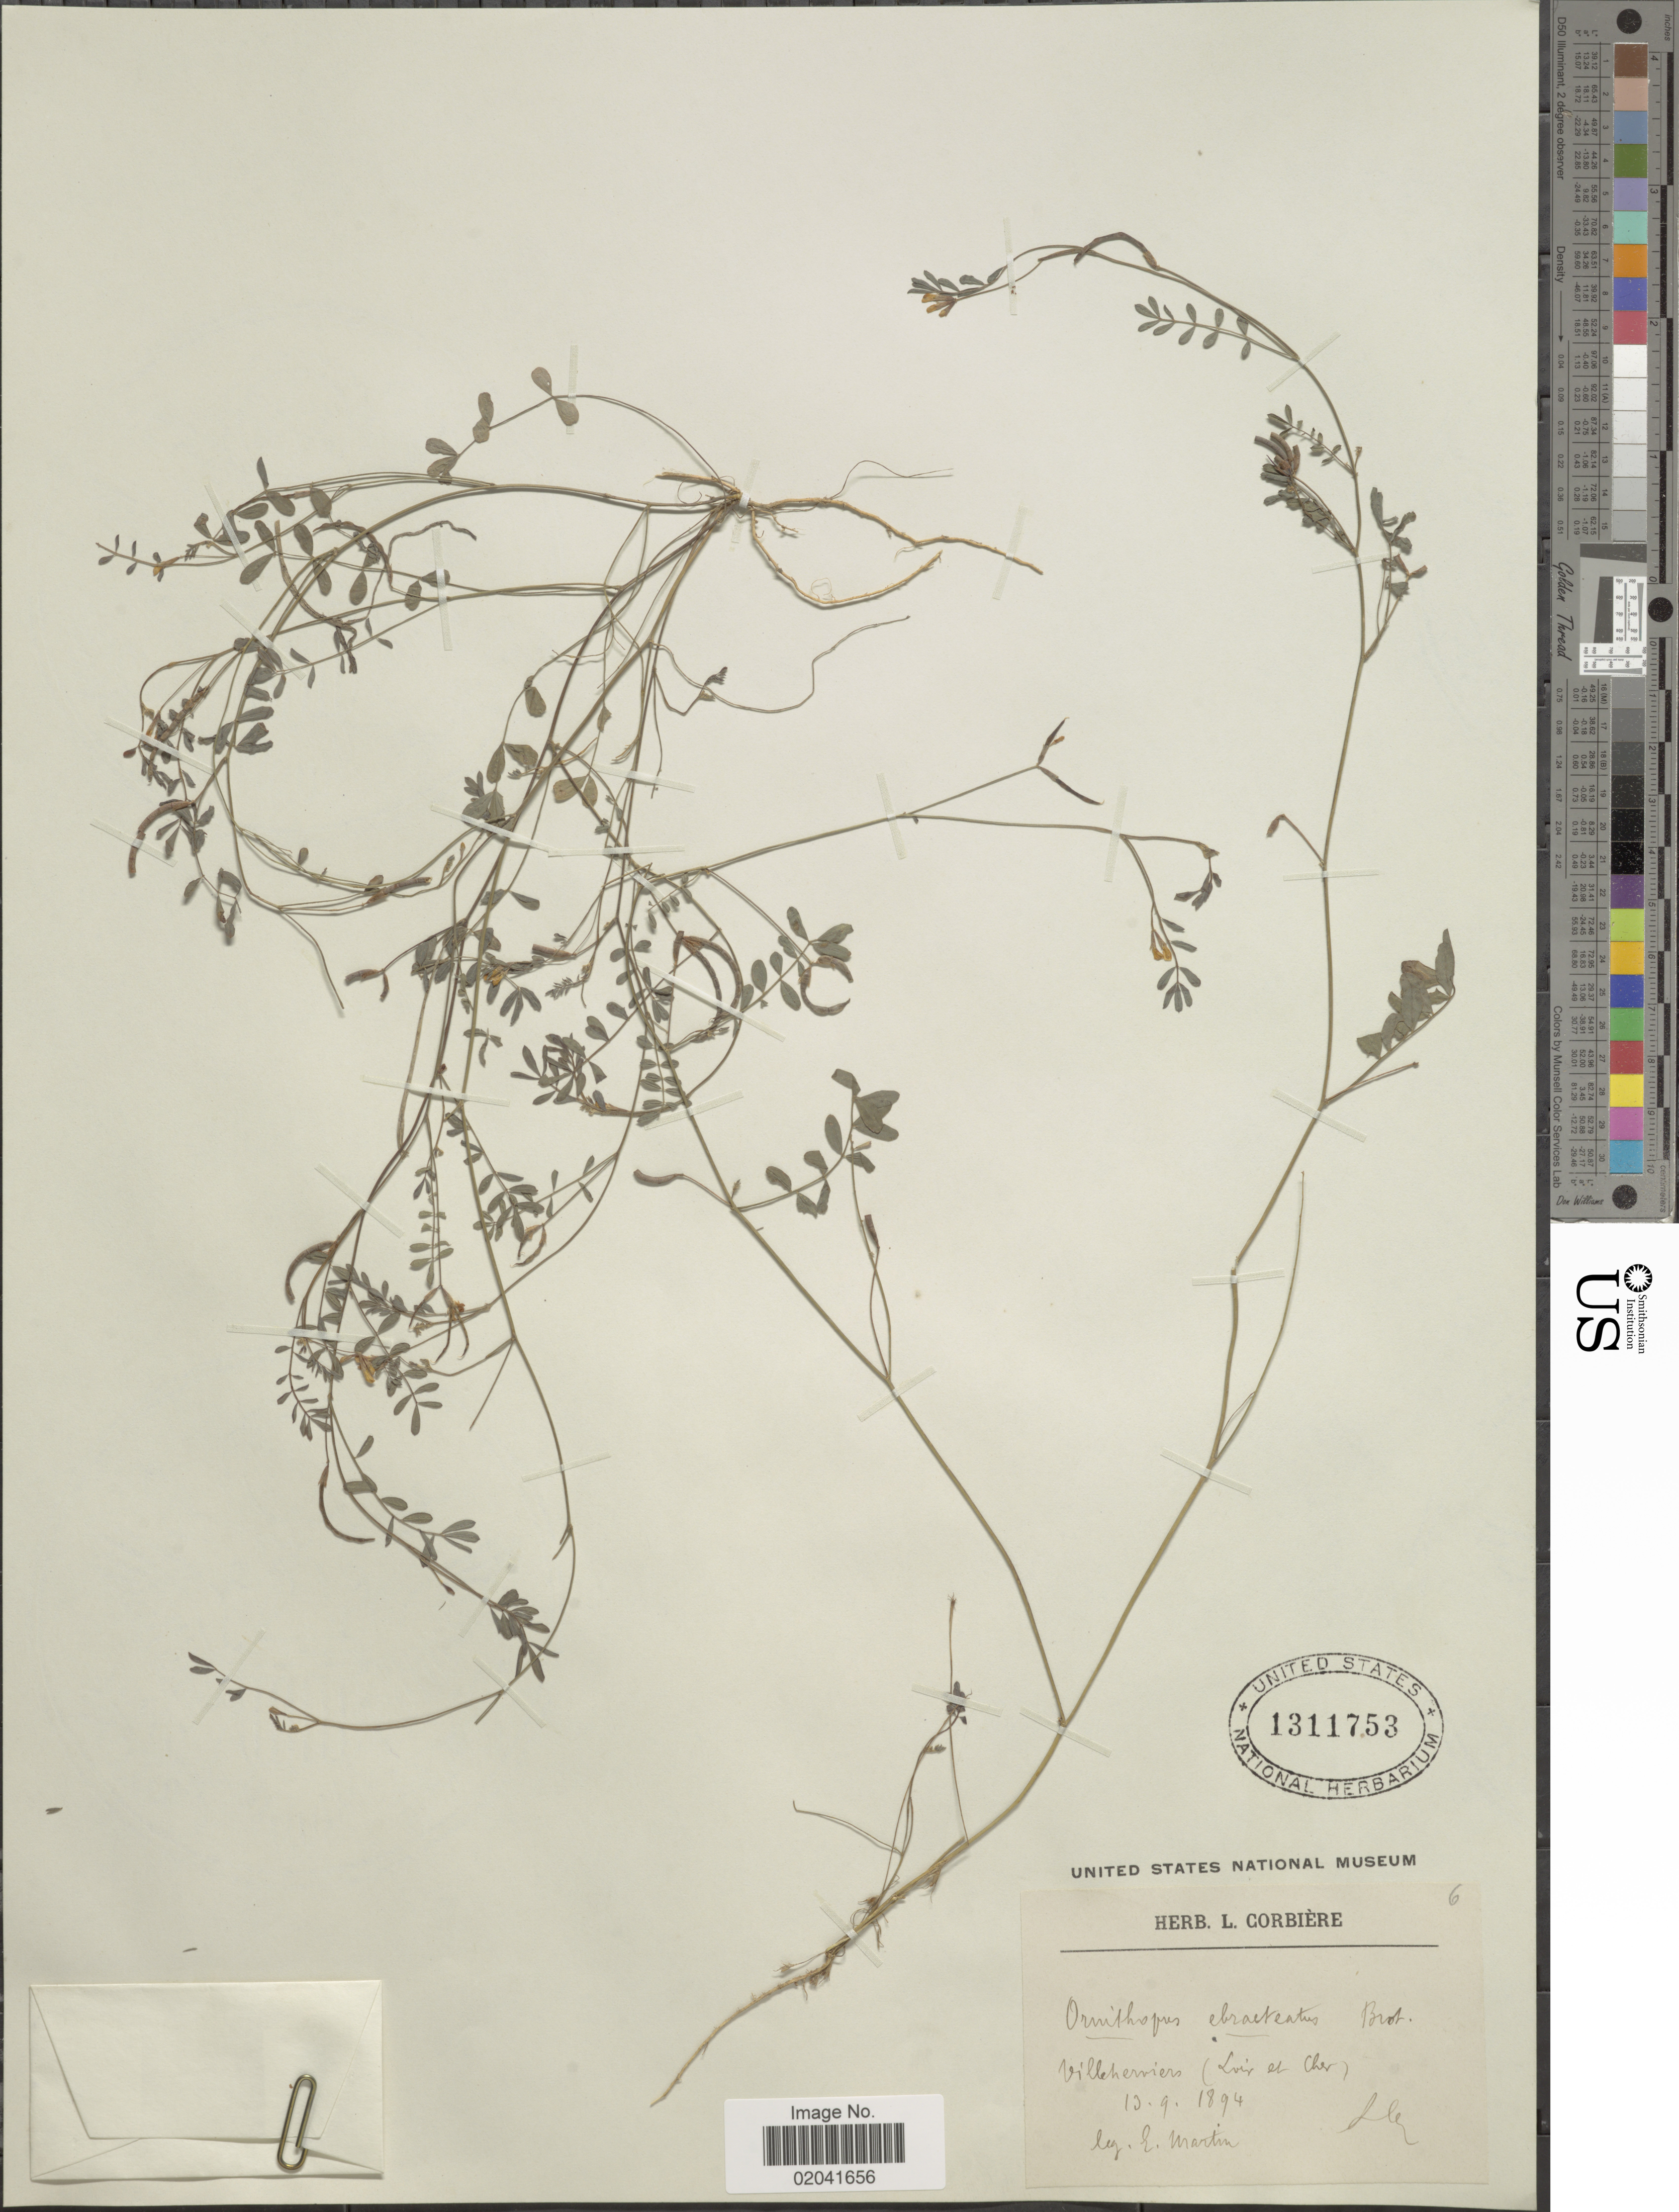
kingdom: Plantae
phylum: Tracheophyta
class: Magnoliopsida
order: Fabales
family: Fabaceae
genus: Ornithopus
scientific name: Ornithopus ebracteatus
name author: Brot.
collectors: E. Martin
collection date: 1894-09-13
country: France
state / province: Centre-Val de Loire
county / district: Loire-et-Cher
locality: Villeherviers (Loir et Cher).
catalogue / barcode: US 1311753